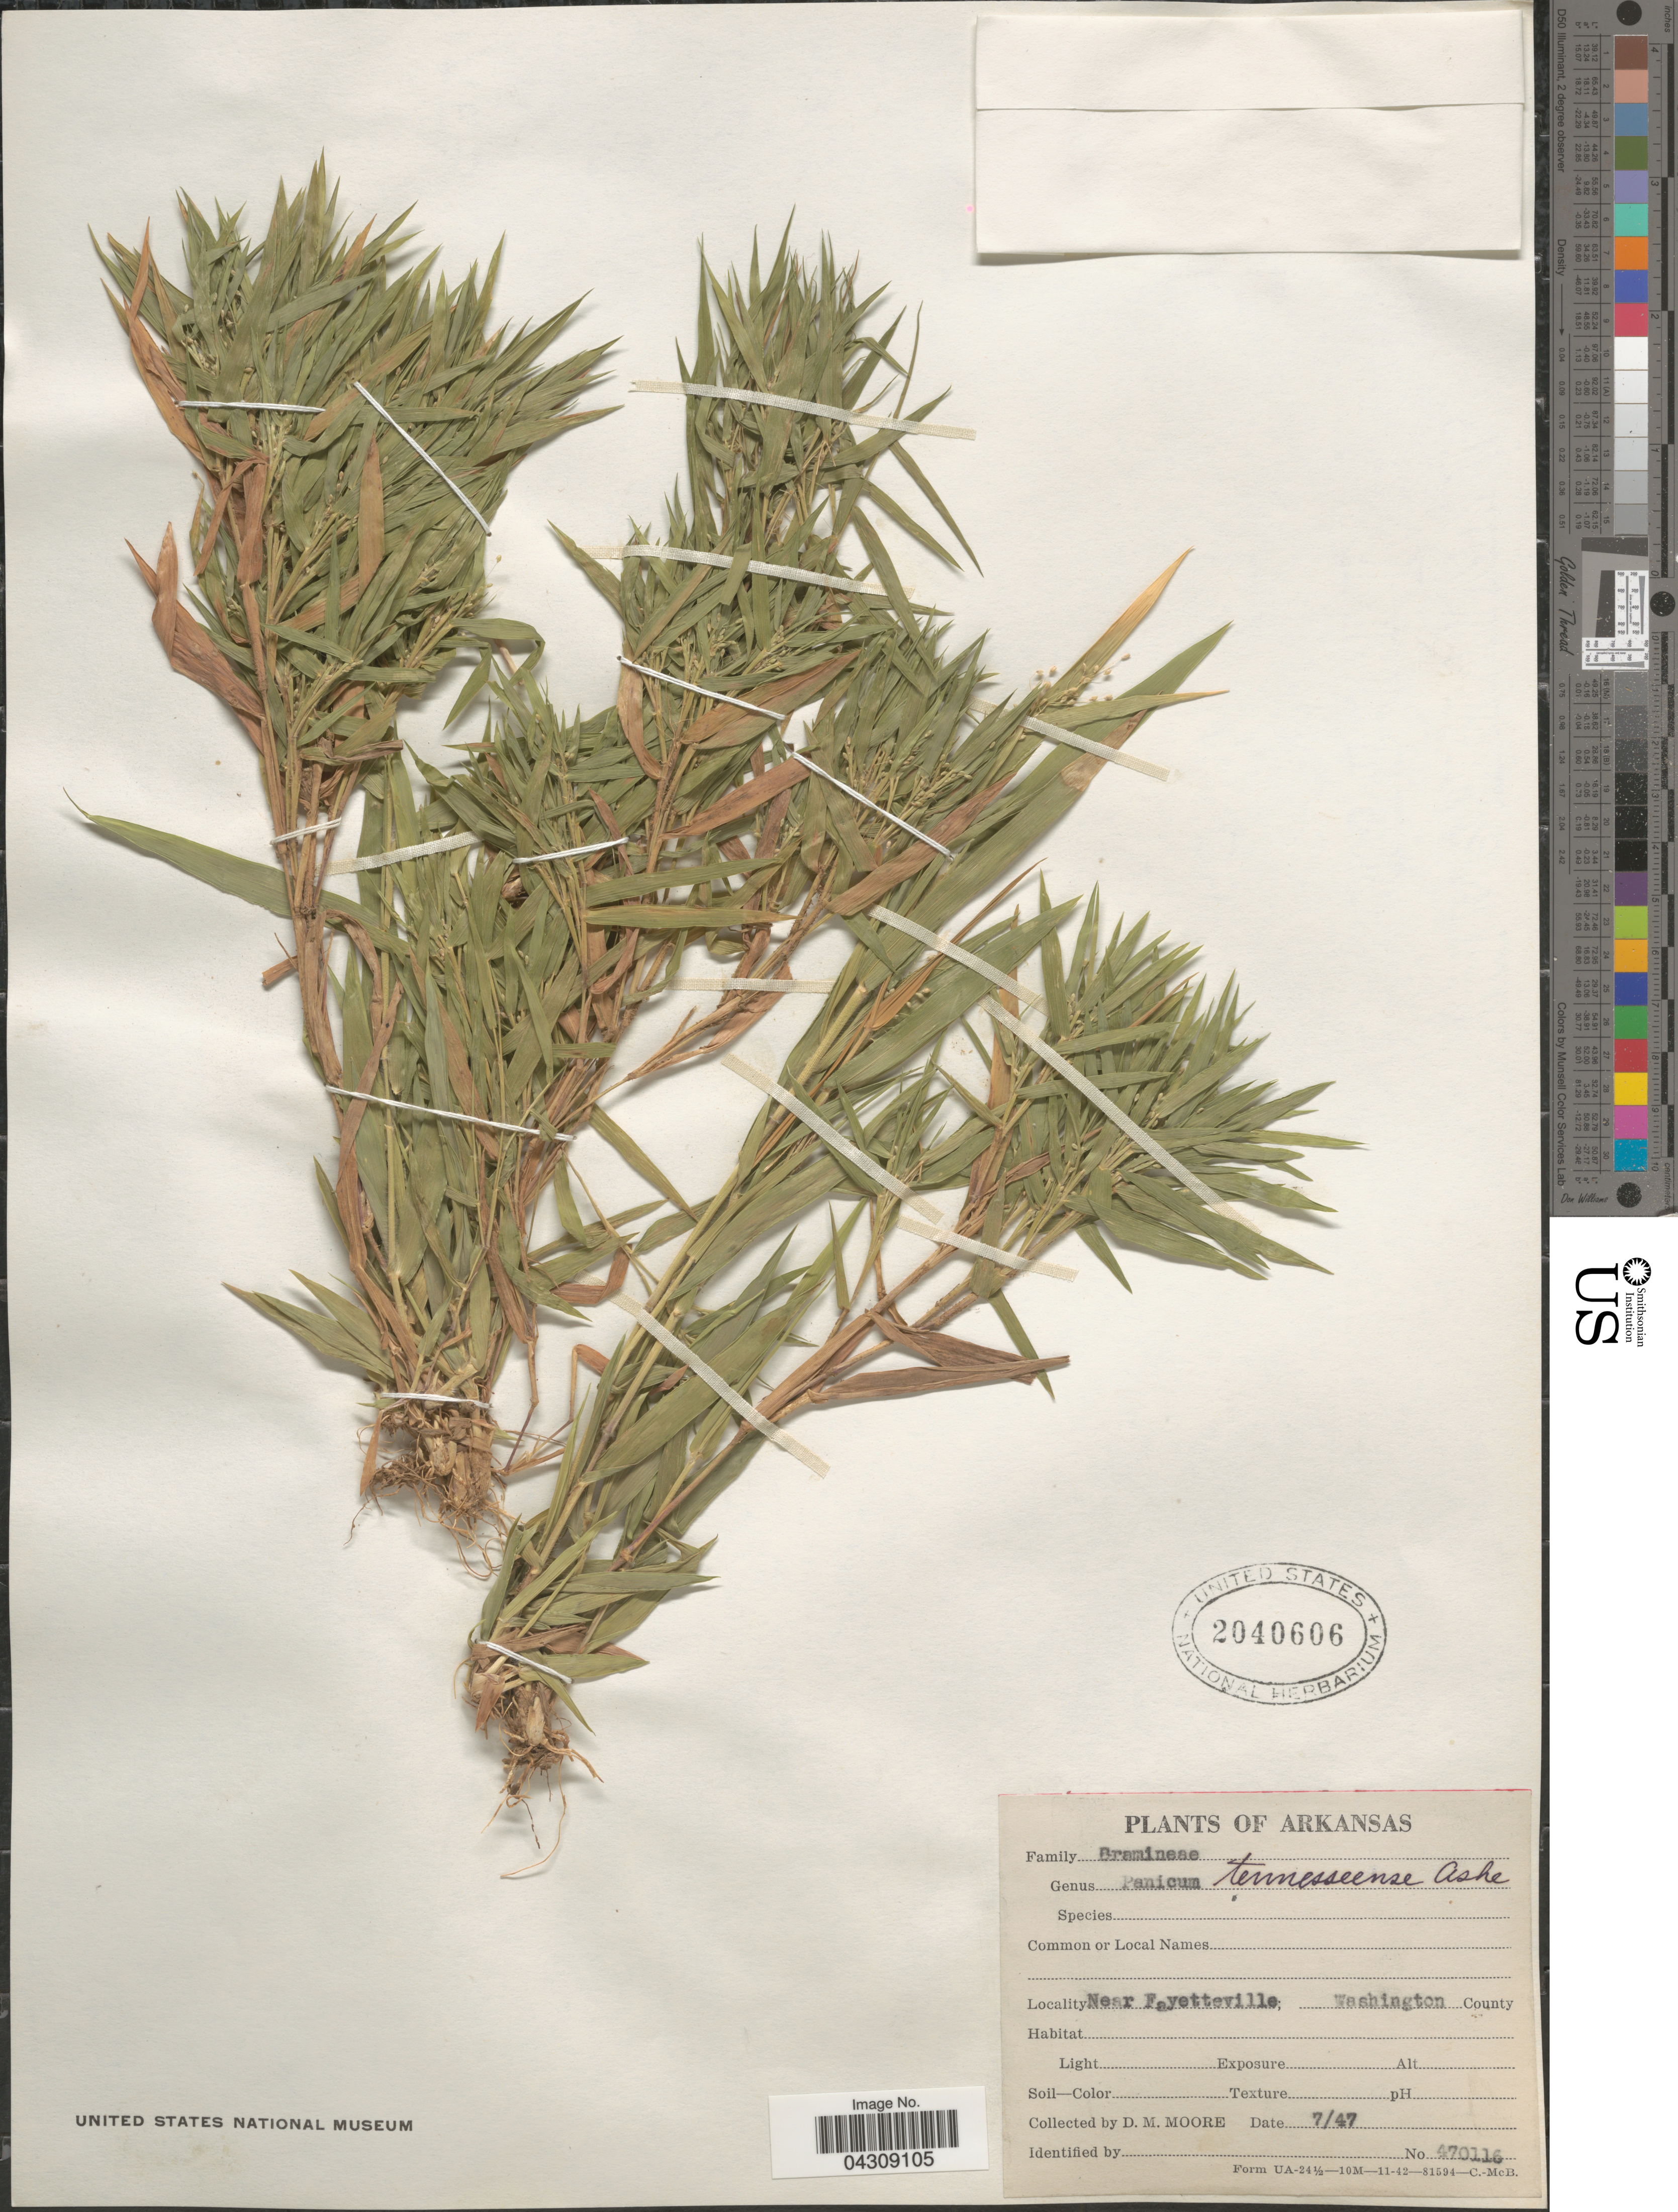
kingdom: Plantae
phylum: Tracheophyta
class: Liliopsida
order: Poales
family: Poaceae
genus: Dichanthelium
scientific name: Dichanthelium acuminatum var. acuminatum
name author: (Sw.) Gould & C.A. Clark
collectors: D. Moore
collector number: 470116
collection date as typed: Transcribed d/m/y: /7/47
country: United States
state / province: Arkansas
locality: Near Fayetteville; Washington County.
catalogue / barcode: US 2040606